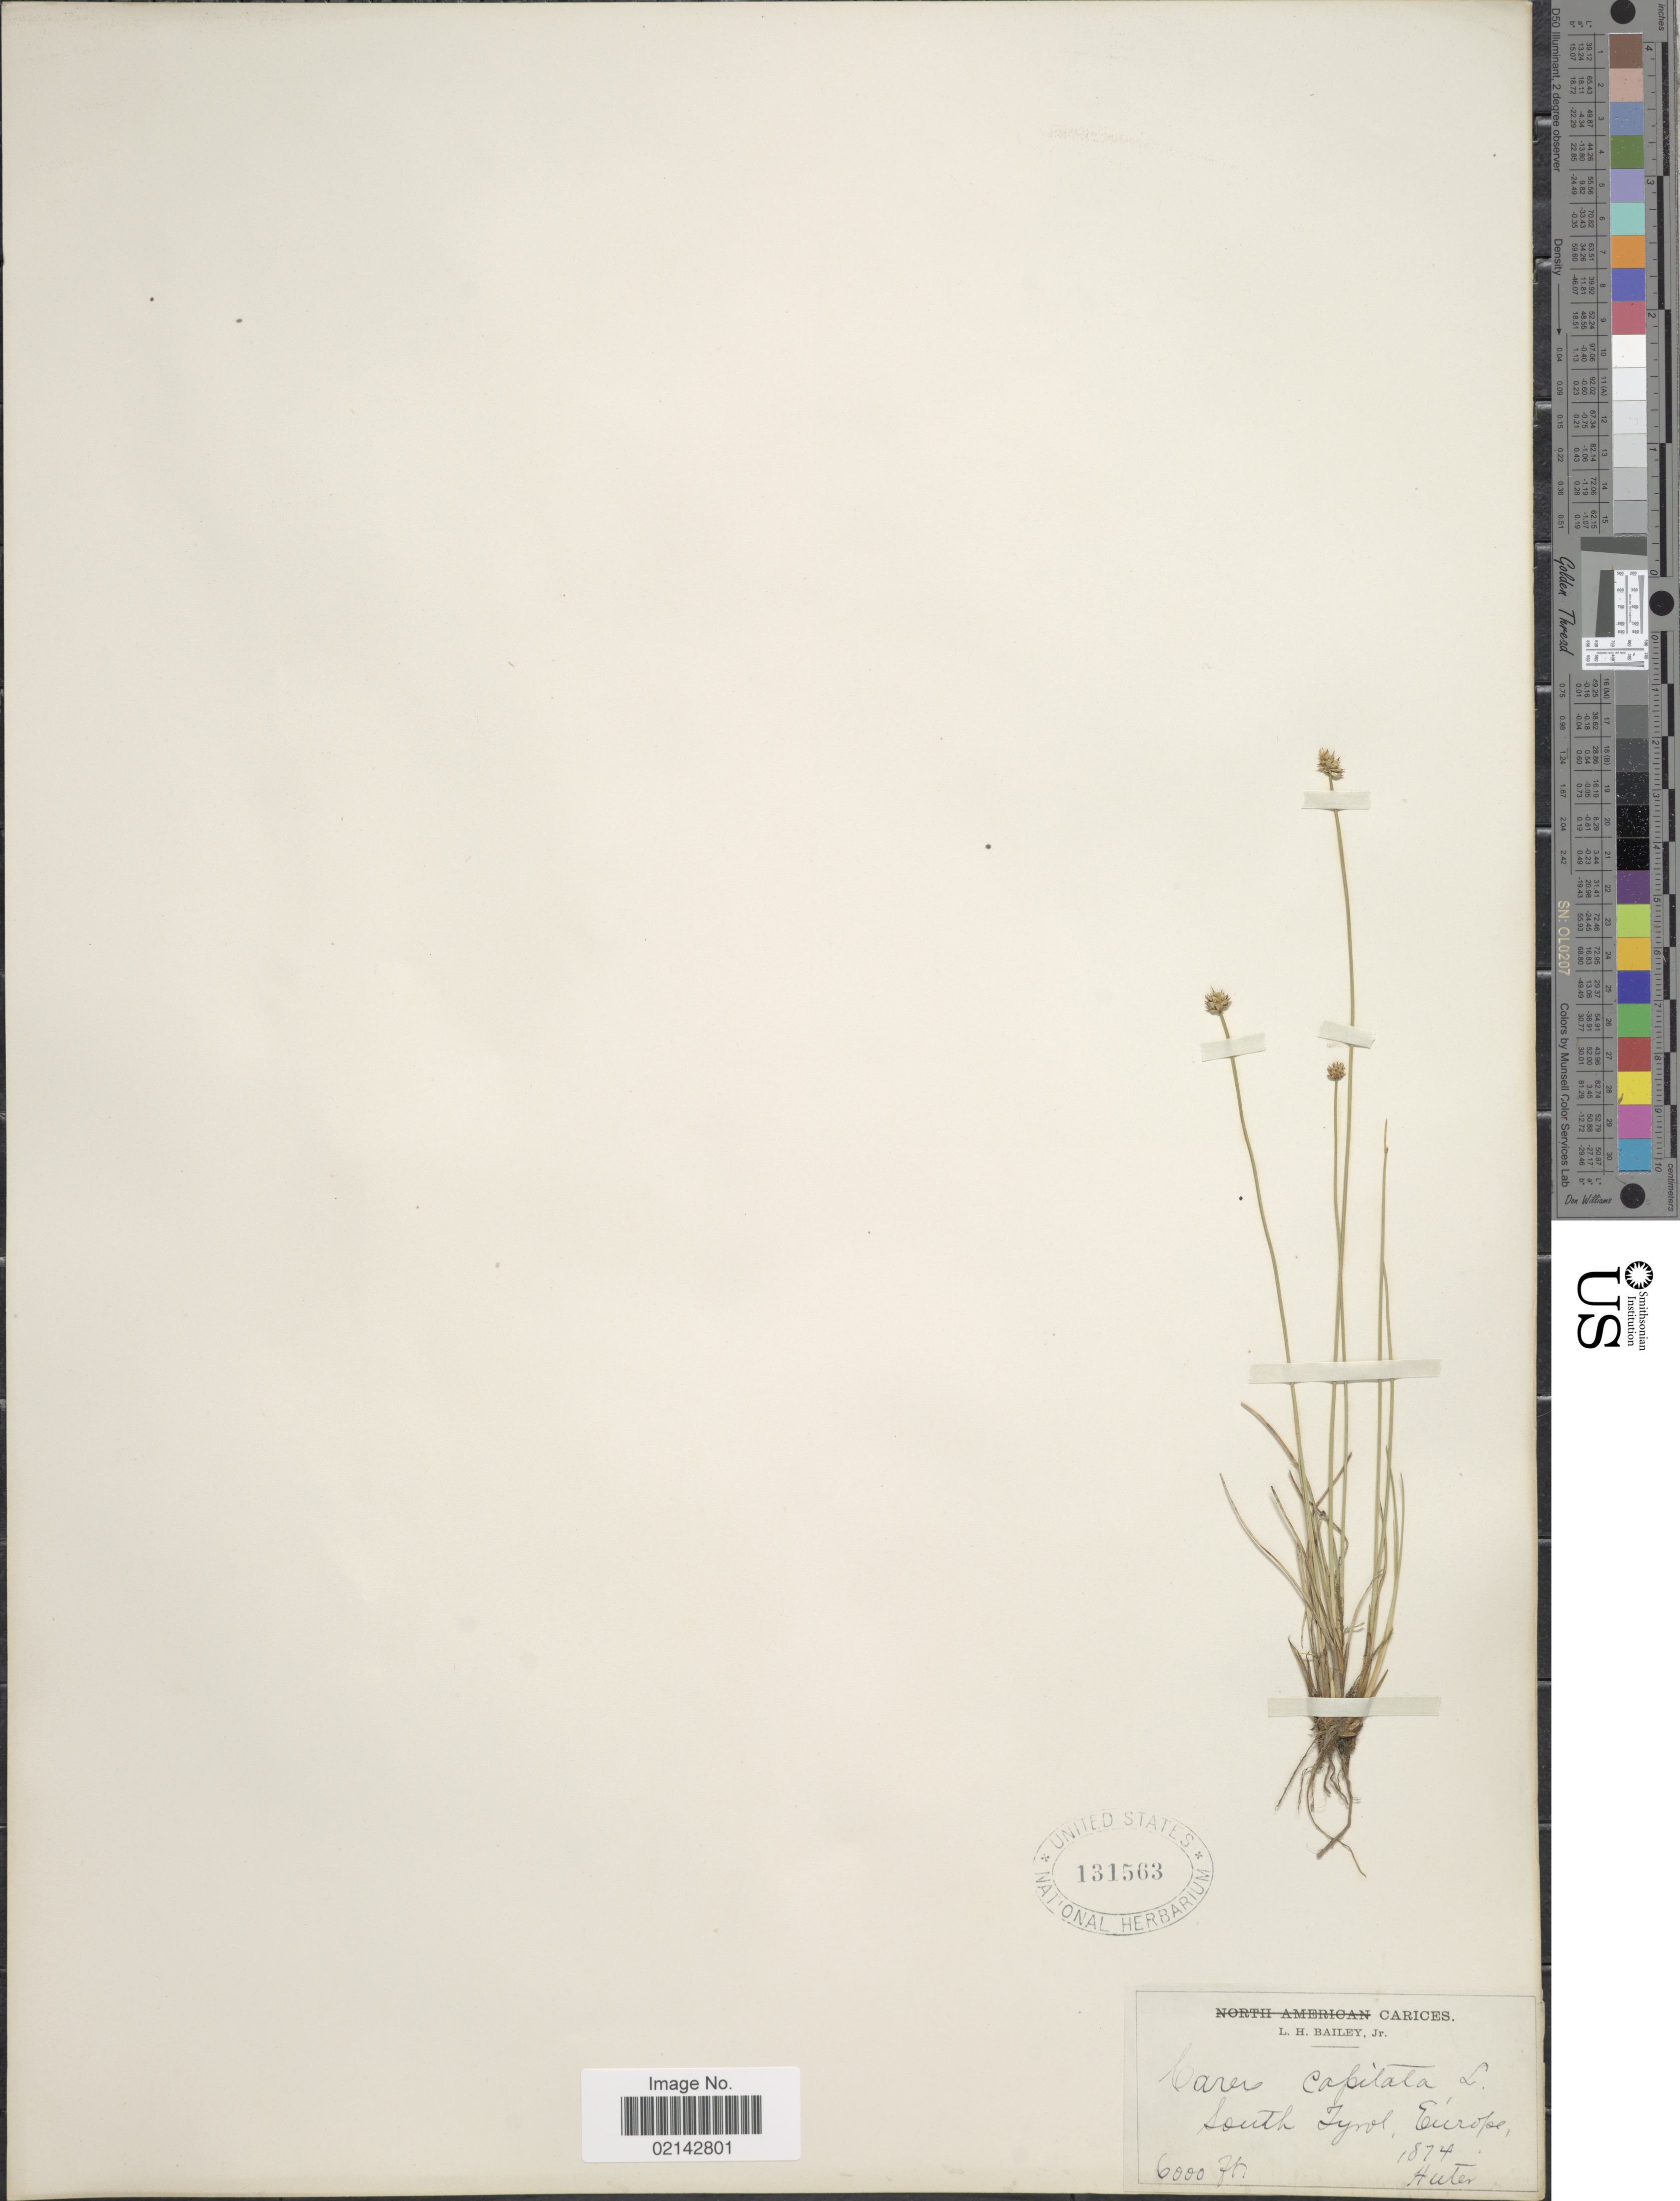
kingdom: Plantae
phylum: Tracheophyta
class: Liliopsida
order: Poales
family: Cyperaceae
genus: Carex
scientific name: Carex capitata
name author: L.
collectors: -. Huter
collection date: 1874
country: Austria / Italy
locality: South Tyrol, Europe.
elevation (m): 1829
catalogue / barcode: US 131563